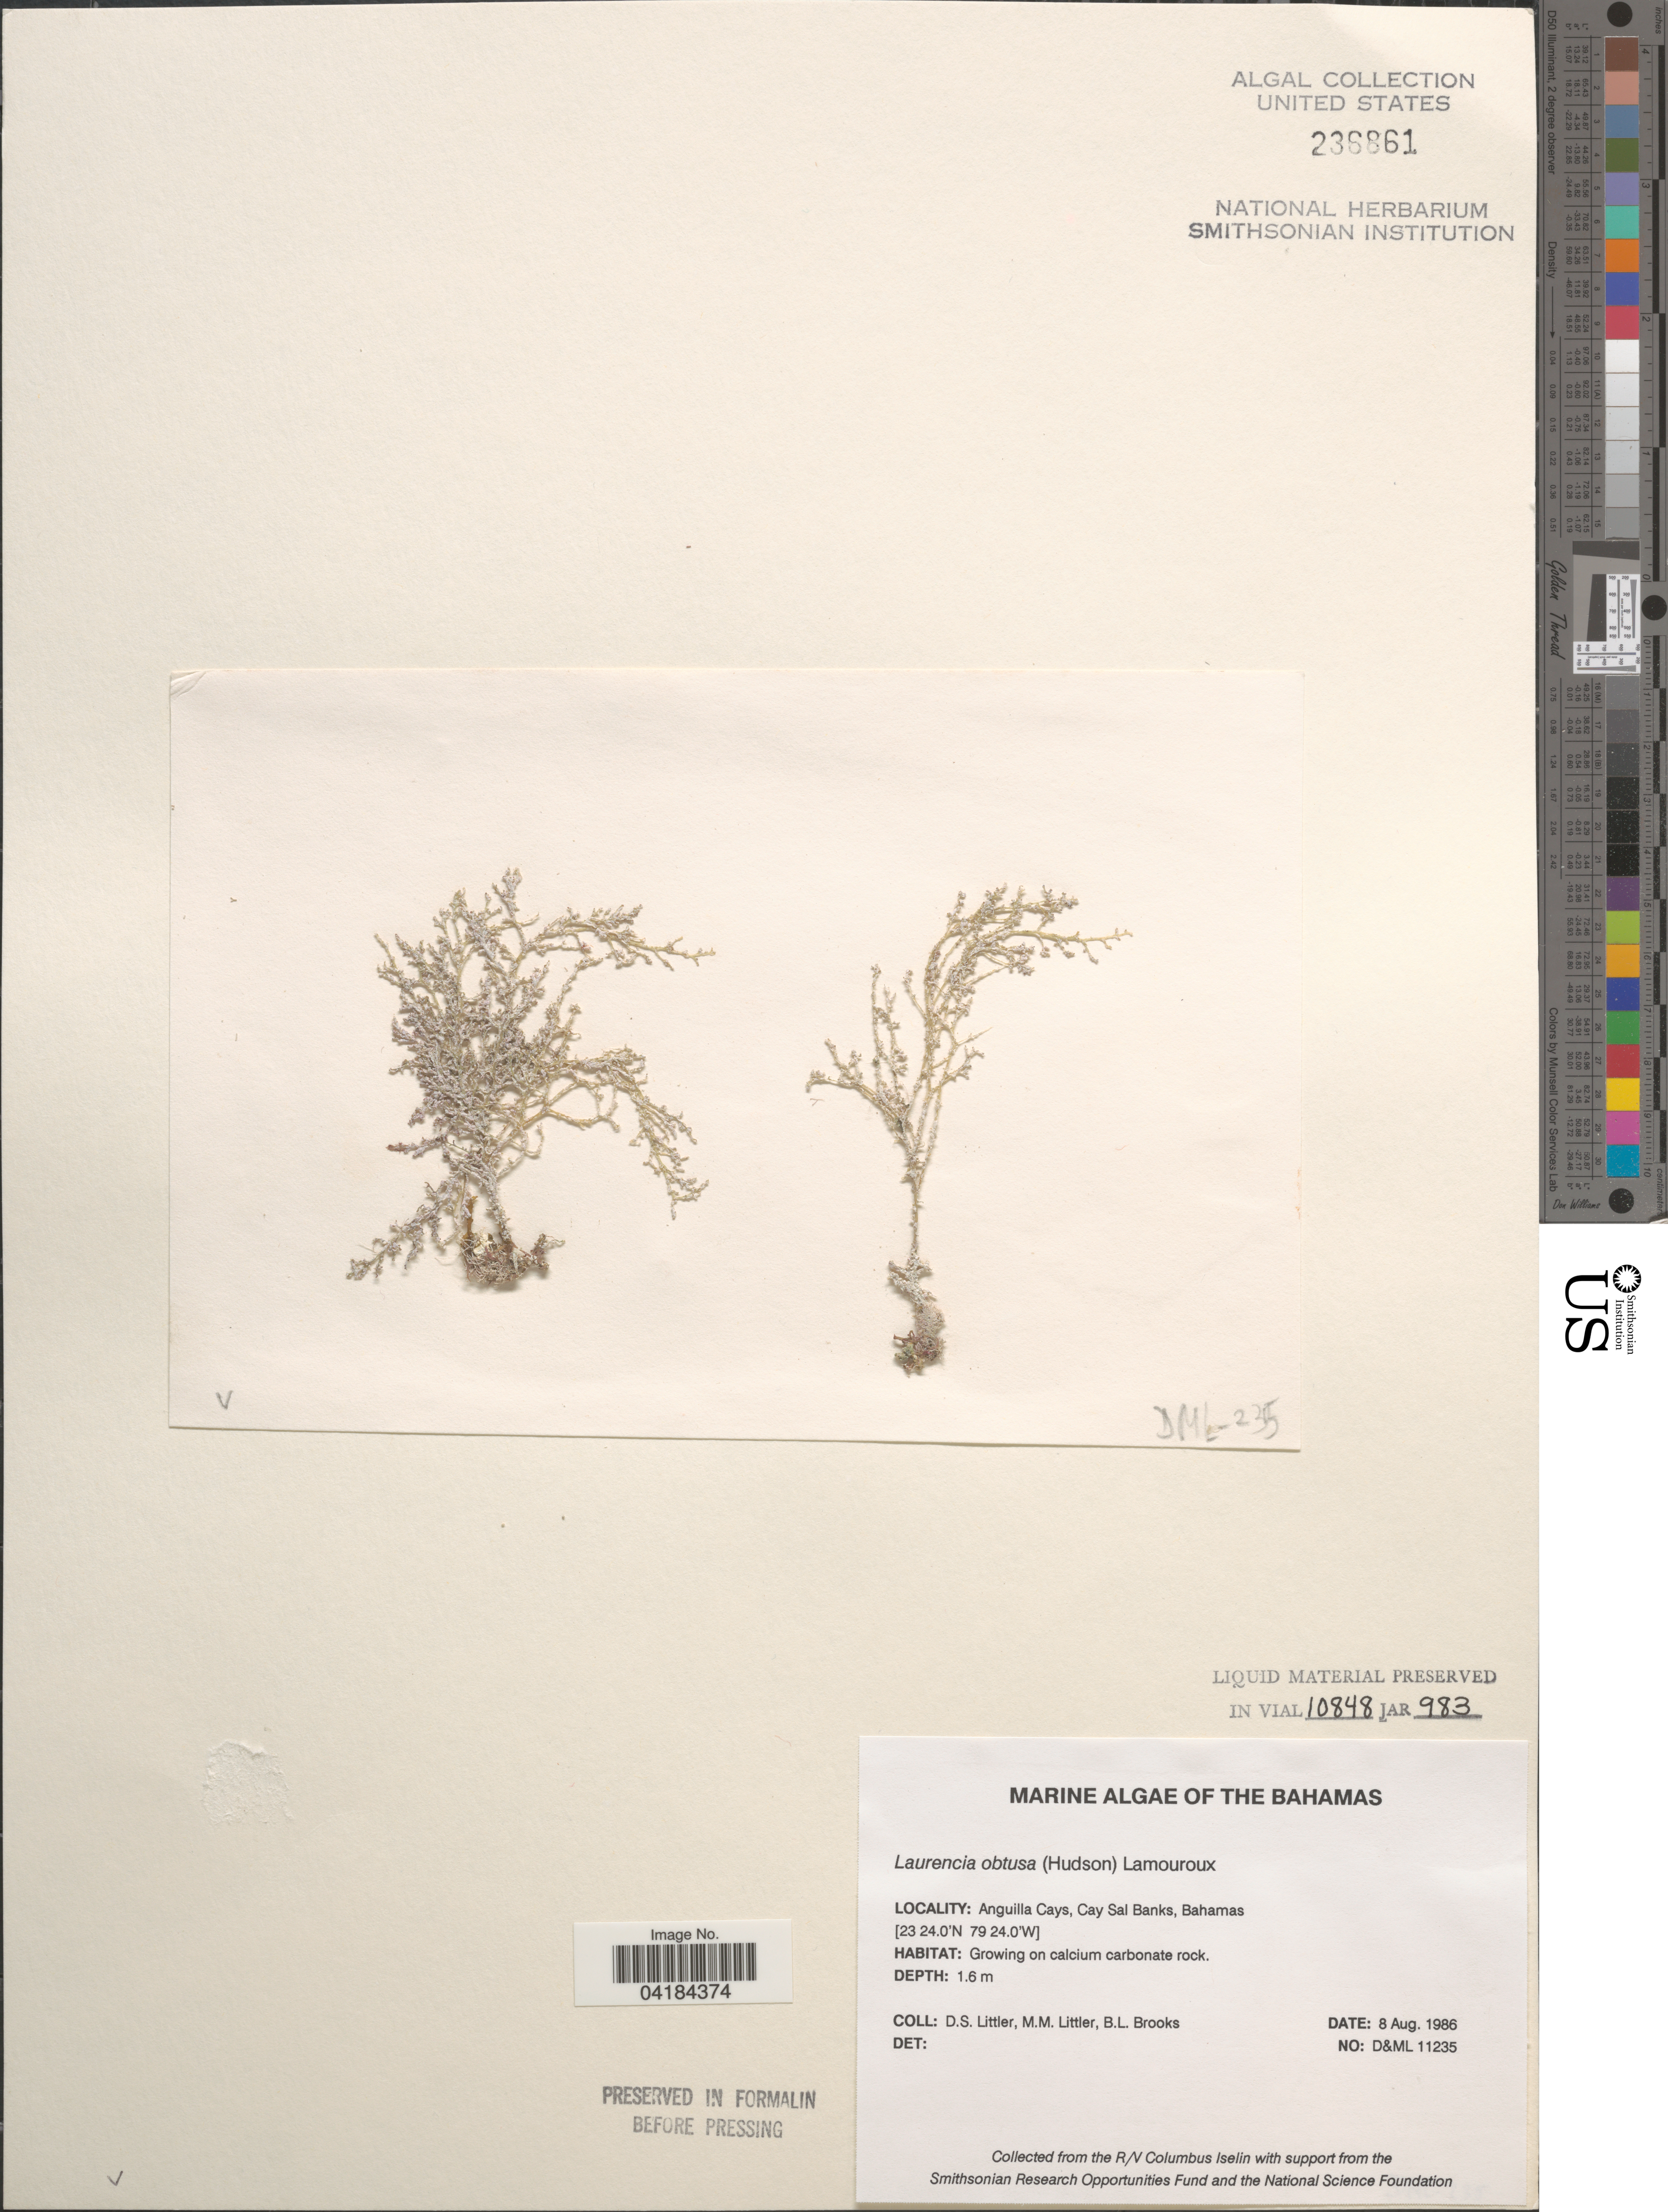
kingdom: Plantae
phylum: Rhodophyta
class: Florideophyceae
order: Ceramiales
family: Rhodomelaceae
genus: Laurencia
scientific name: Laurencia obtusa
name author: (Huds.) J.V.Lamouroux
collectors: D. S. Littler & B. Brooks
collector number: D&ML11235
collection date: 1986-08-08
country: Bahamas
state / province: Anguilla Cays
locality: The Bahamas, Anguilla Cays, Cay Sal Banks, Bahamas.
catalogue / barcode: US 236861